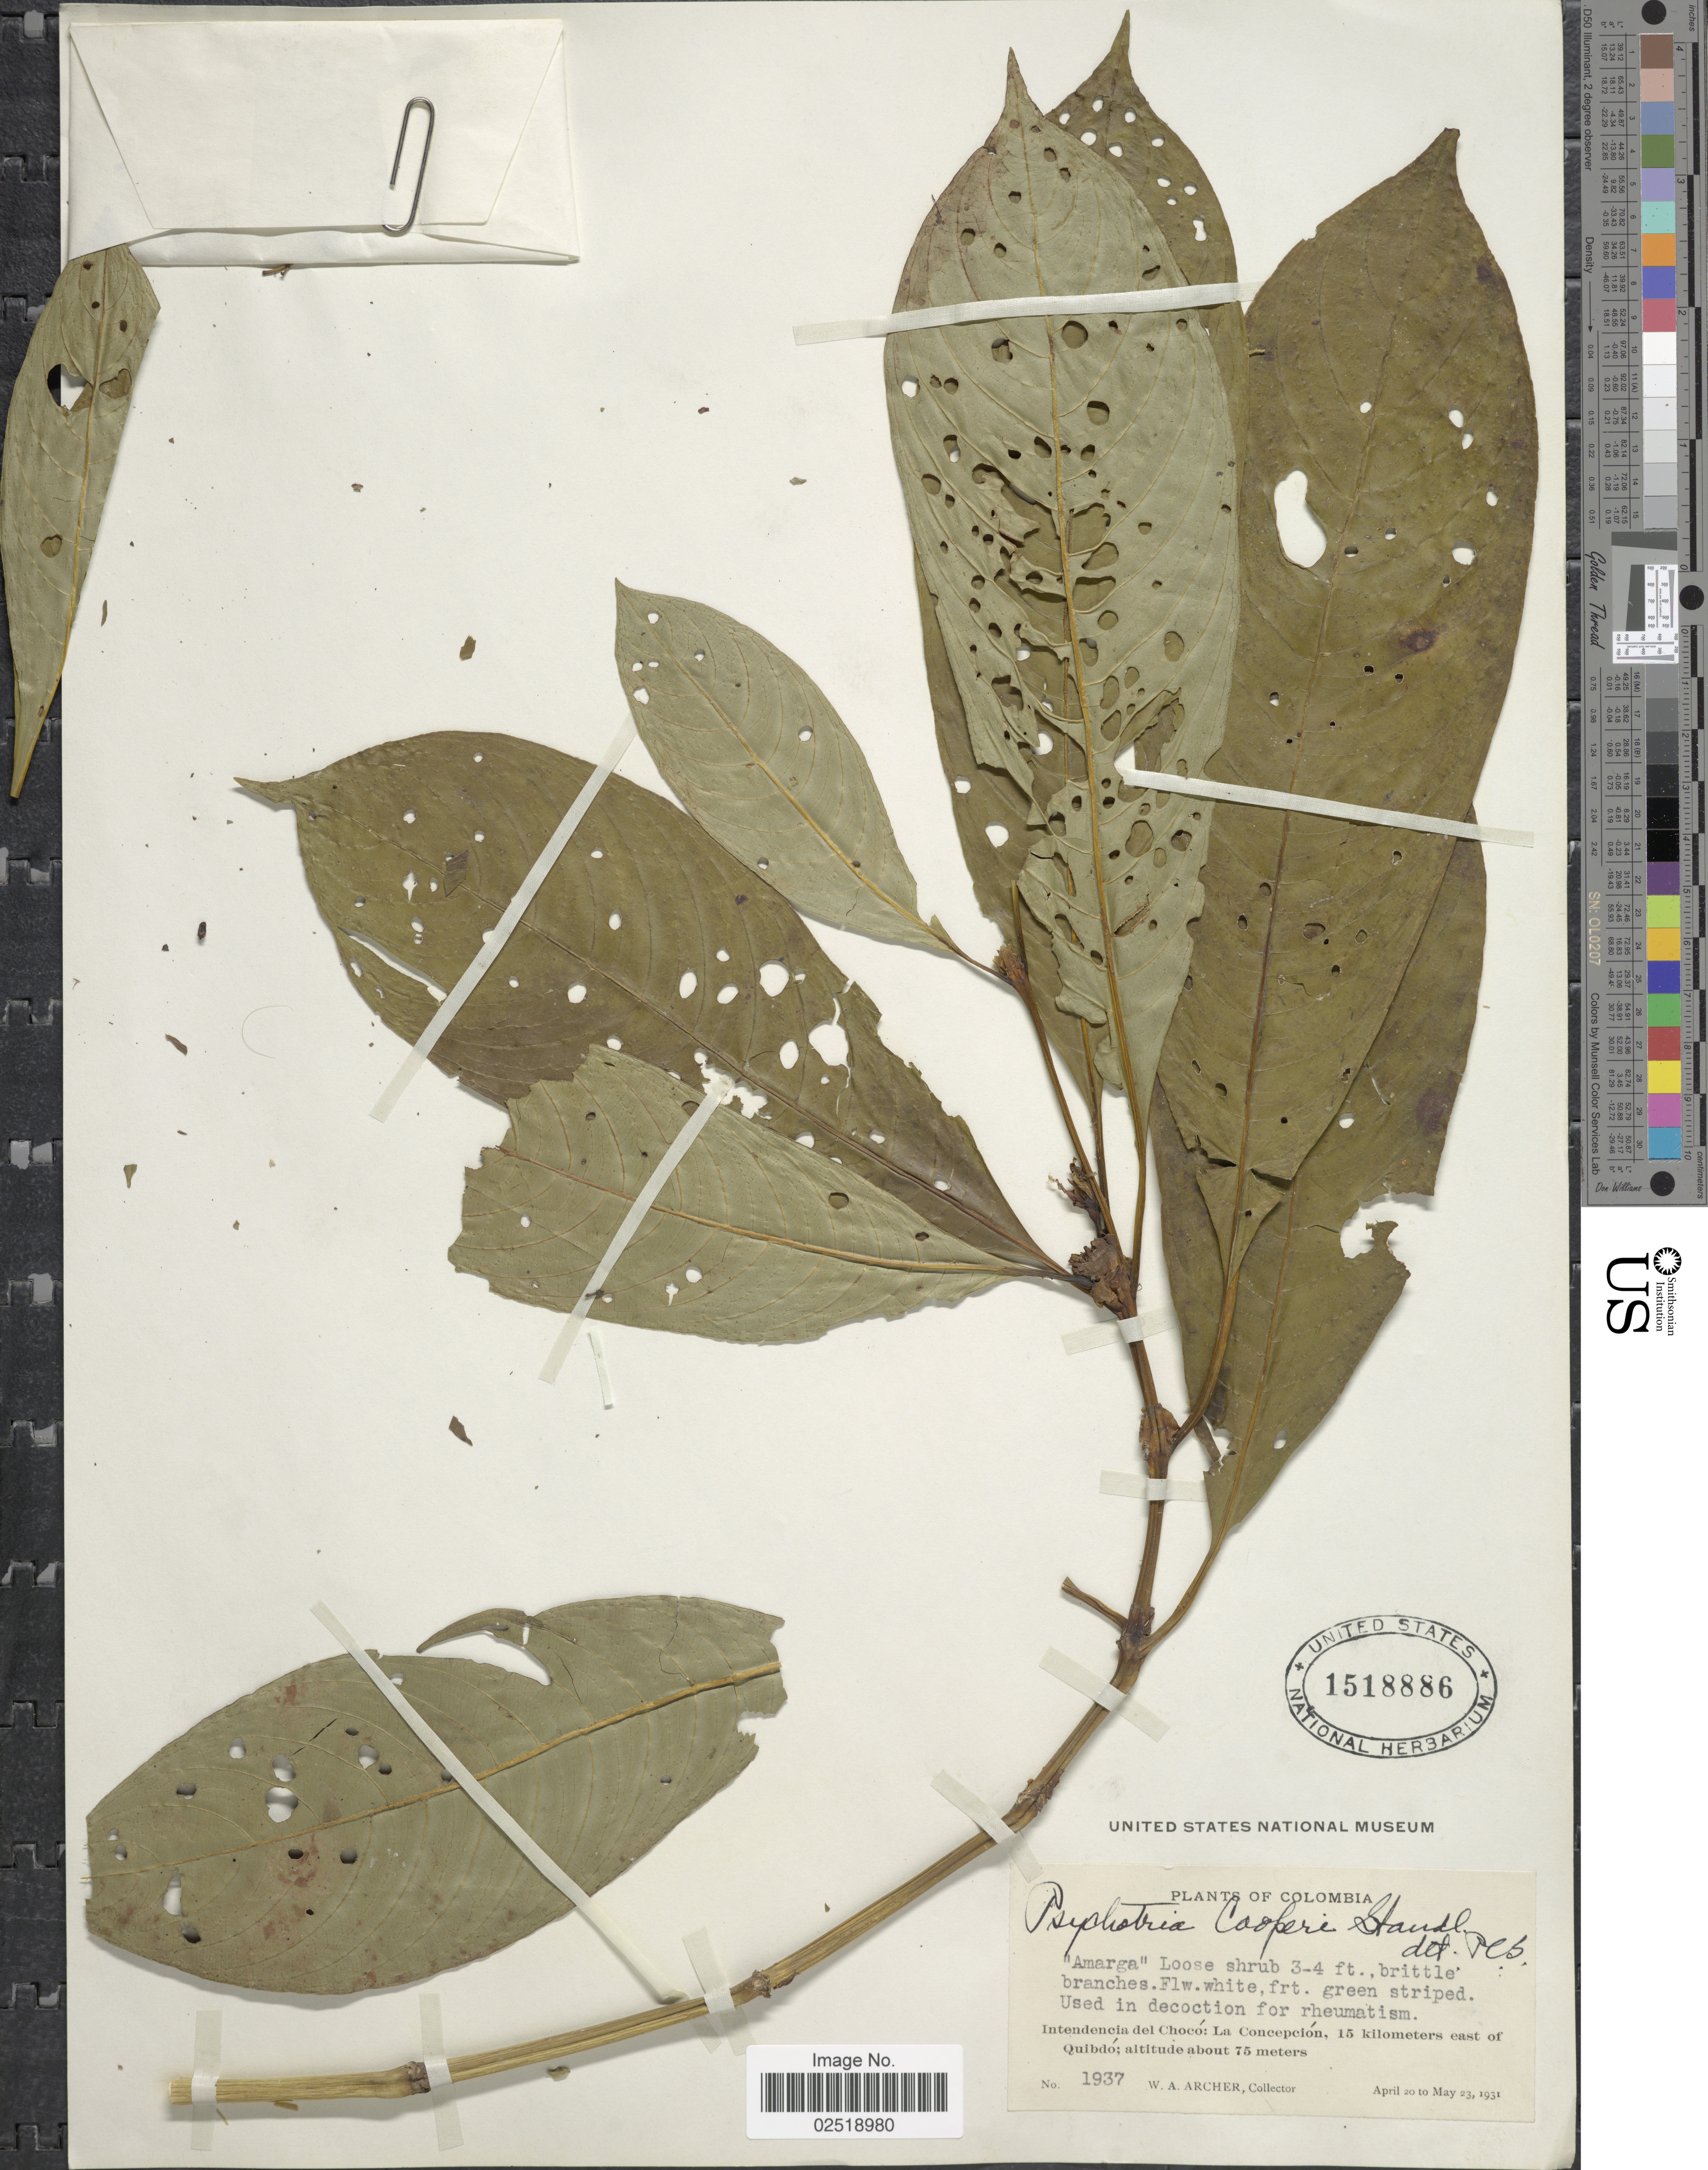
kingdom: Plantae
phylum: Tracheophyta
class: Magnoliopsida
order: Gentianales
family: Rubiaceae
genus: Psychotria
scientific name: Psychotria cooperi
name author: Standl.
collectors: W. A. Archer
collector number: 1937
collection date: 1931-04-20/1931-05-23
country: Colombia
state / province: Chocó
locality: Intendencia del Chocó: La Concepción, 15 kilometers east of Quibdó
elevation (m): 75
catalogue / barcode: US 1518886